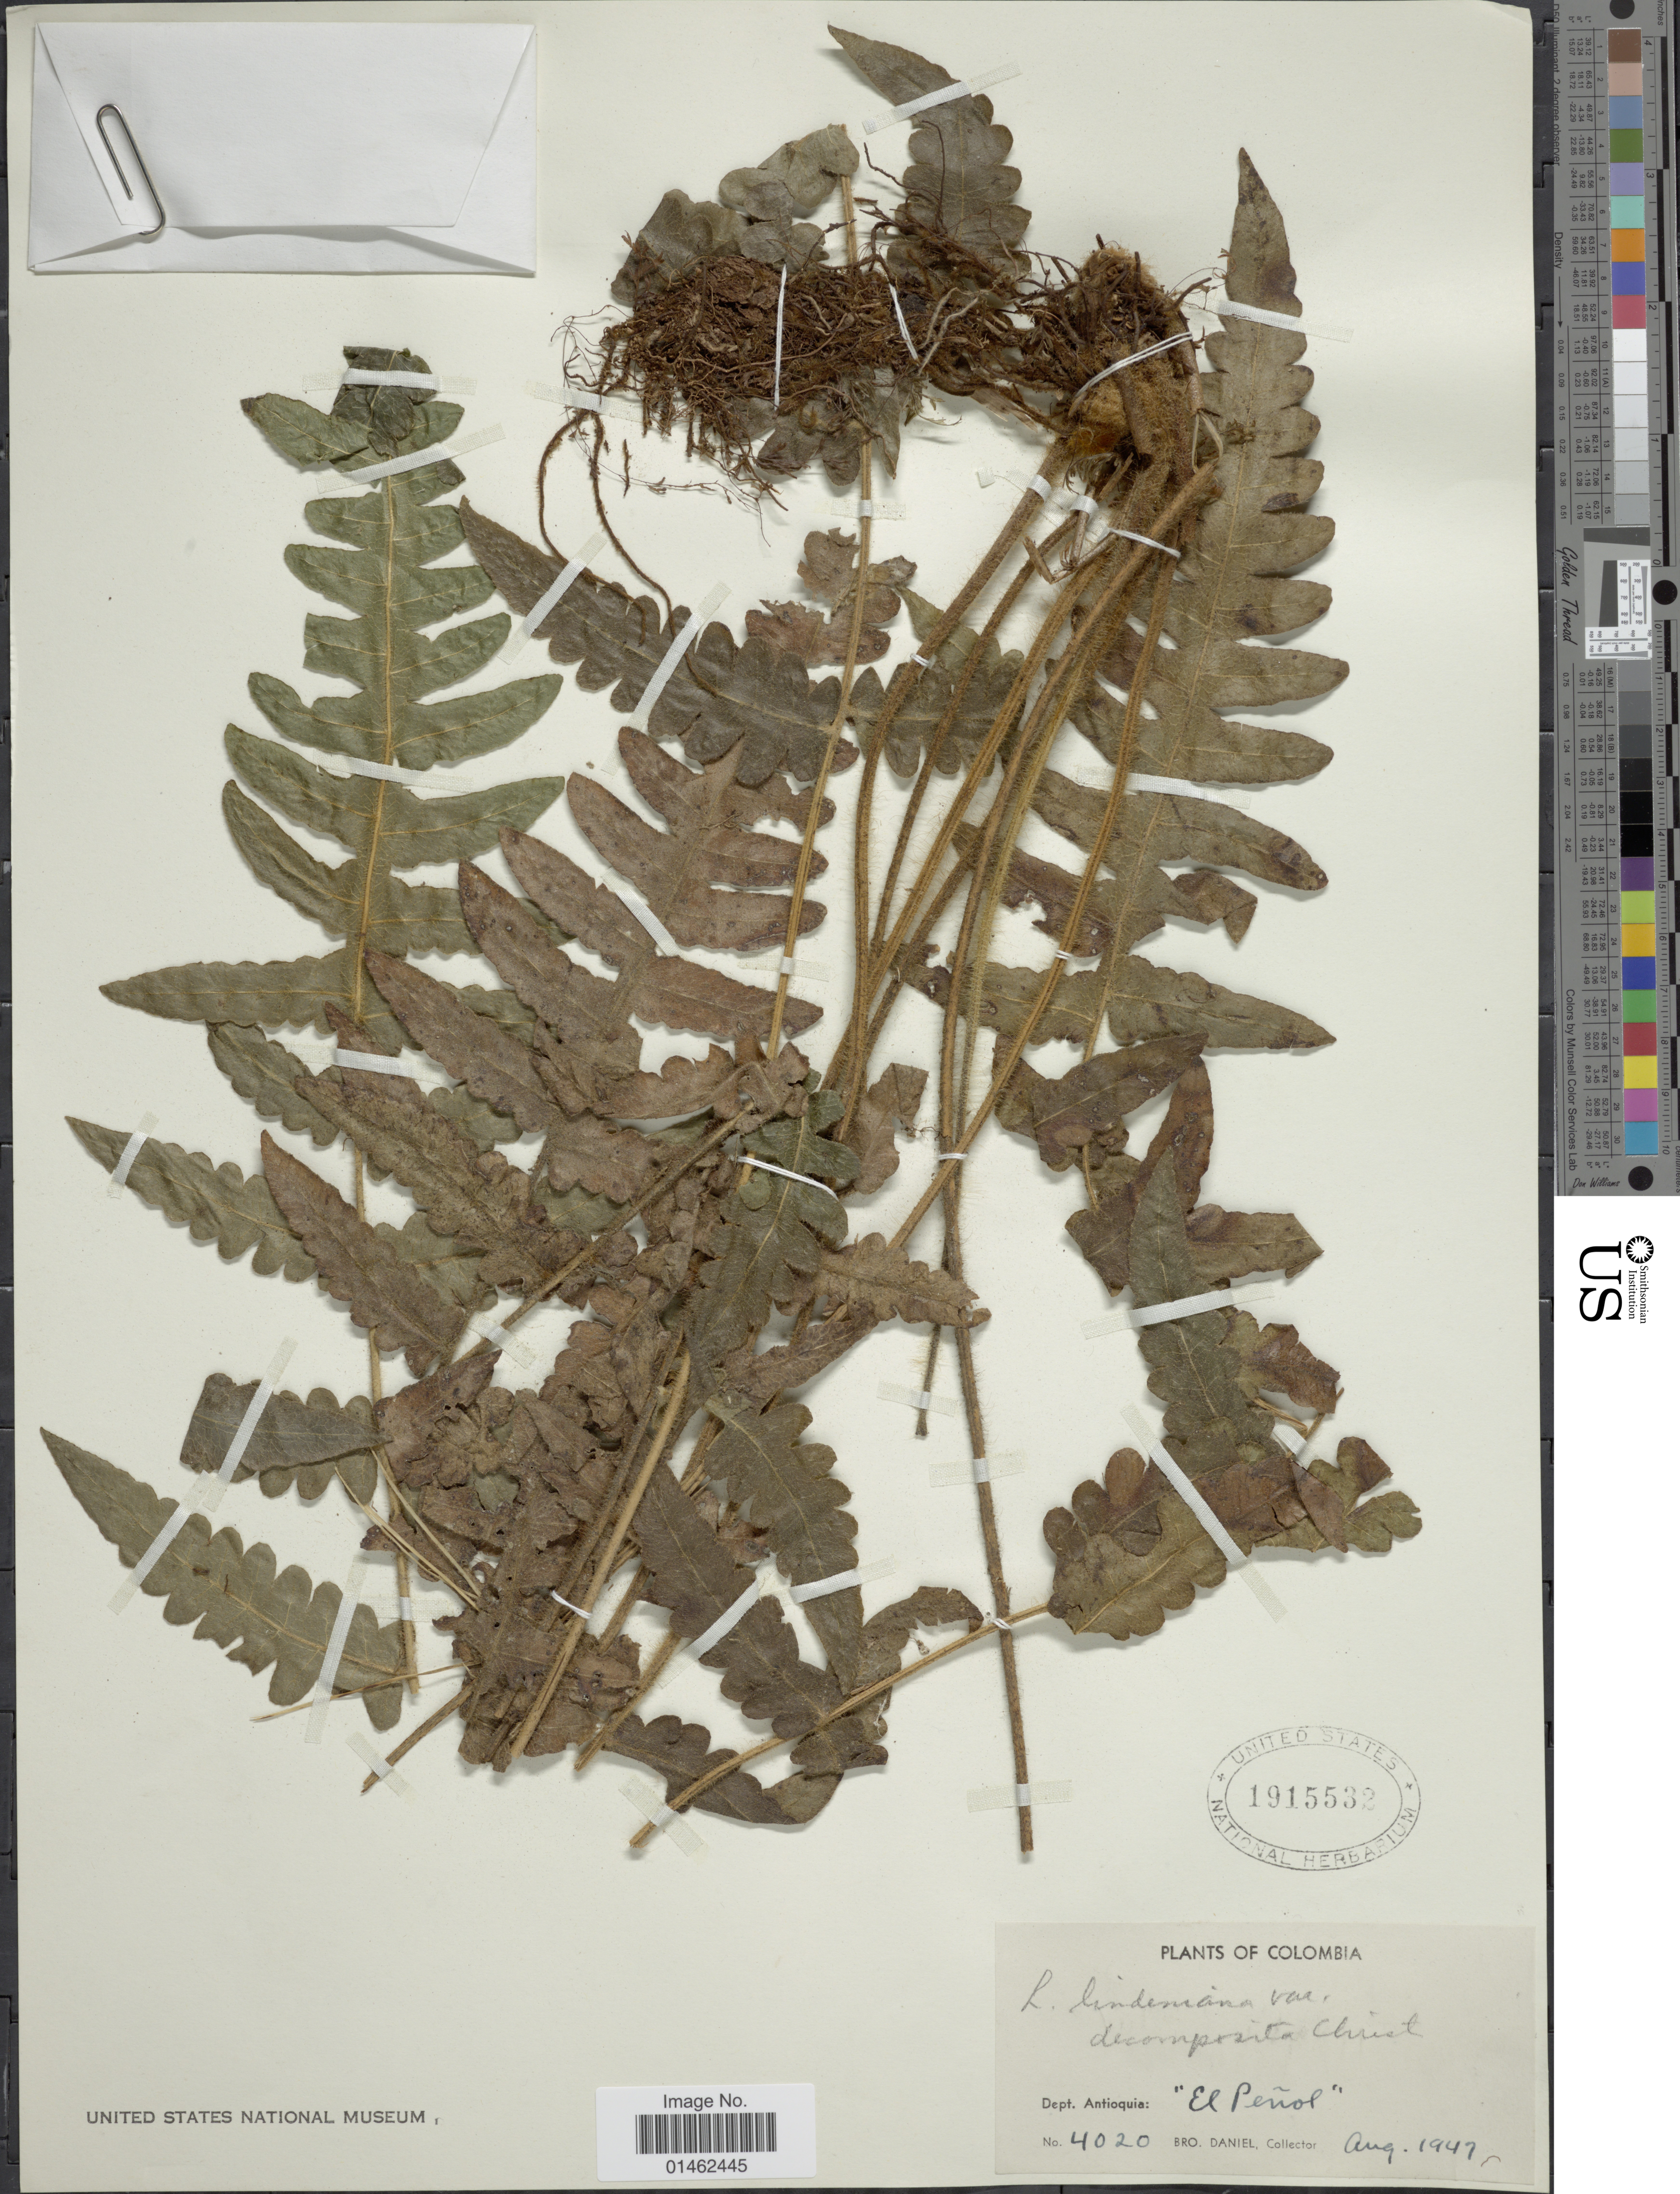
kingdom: Plantae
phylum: Tracheophyta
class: Polypodiopsida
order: Polypodiales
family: Dennstaedtiaceae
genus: Blotiella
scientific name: Blotiella lindeniana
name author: (Hook.) R.M. Tryon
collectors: Bro. Daniel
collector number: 4020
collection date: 1947-08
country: Colombia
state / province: Antioquia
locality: Dept. Antioquia: 'El Peñol'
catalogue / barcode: US 1915532